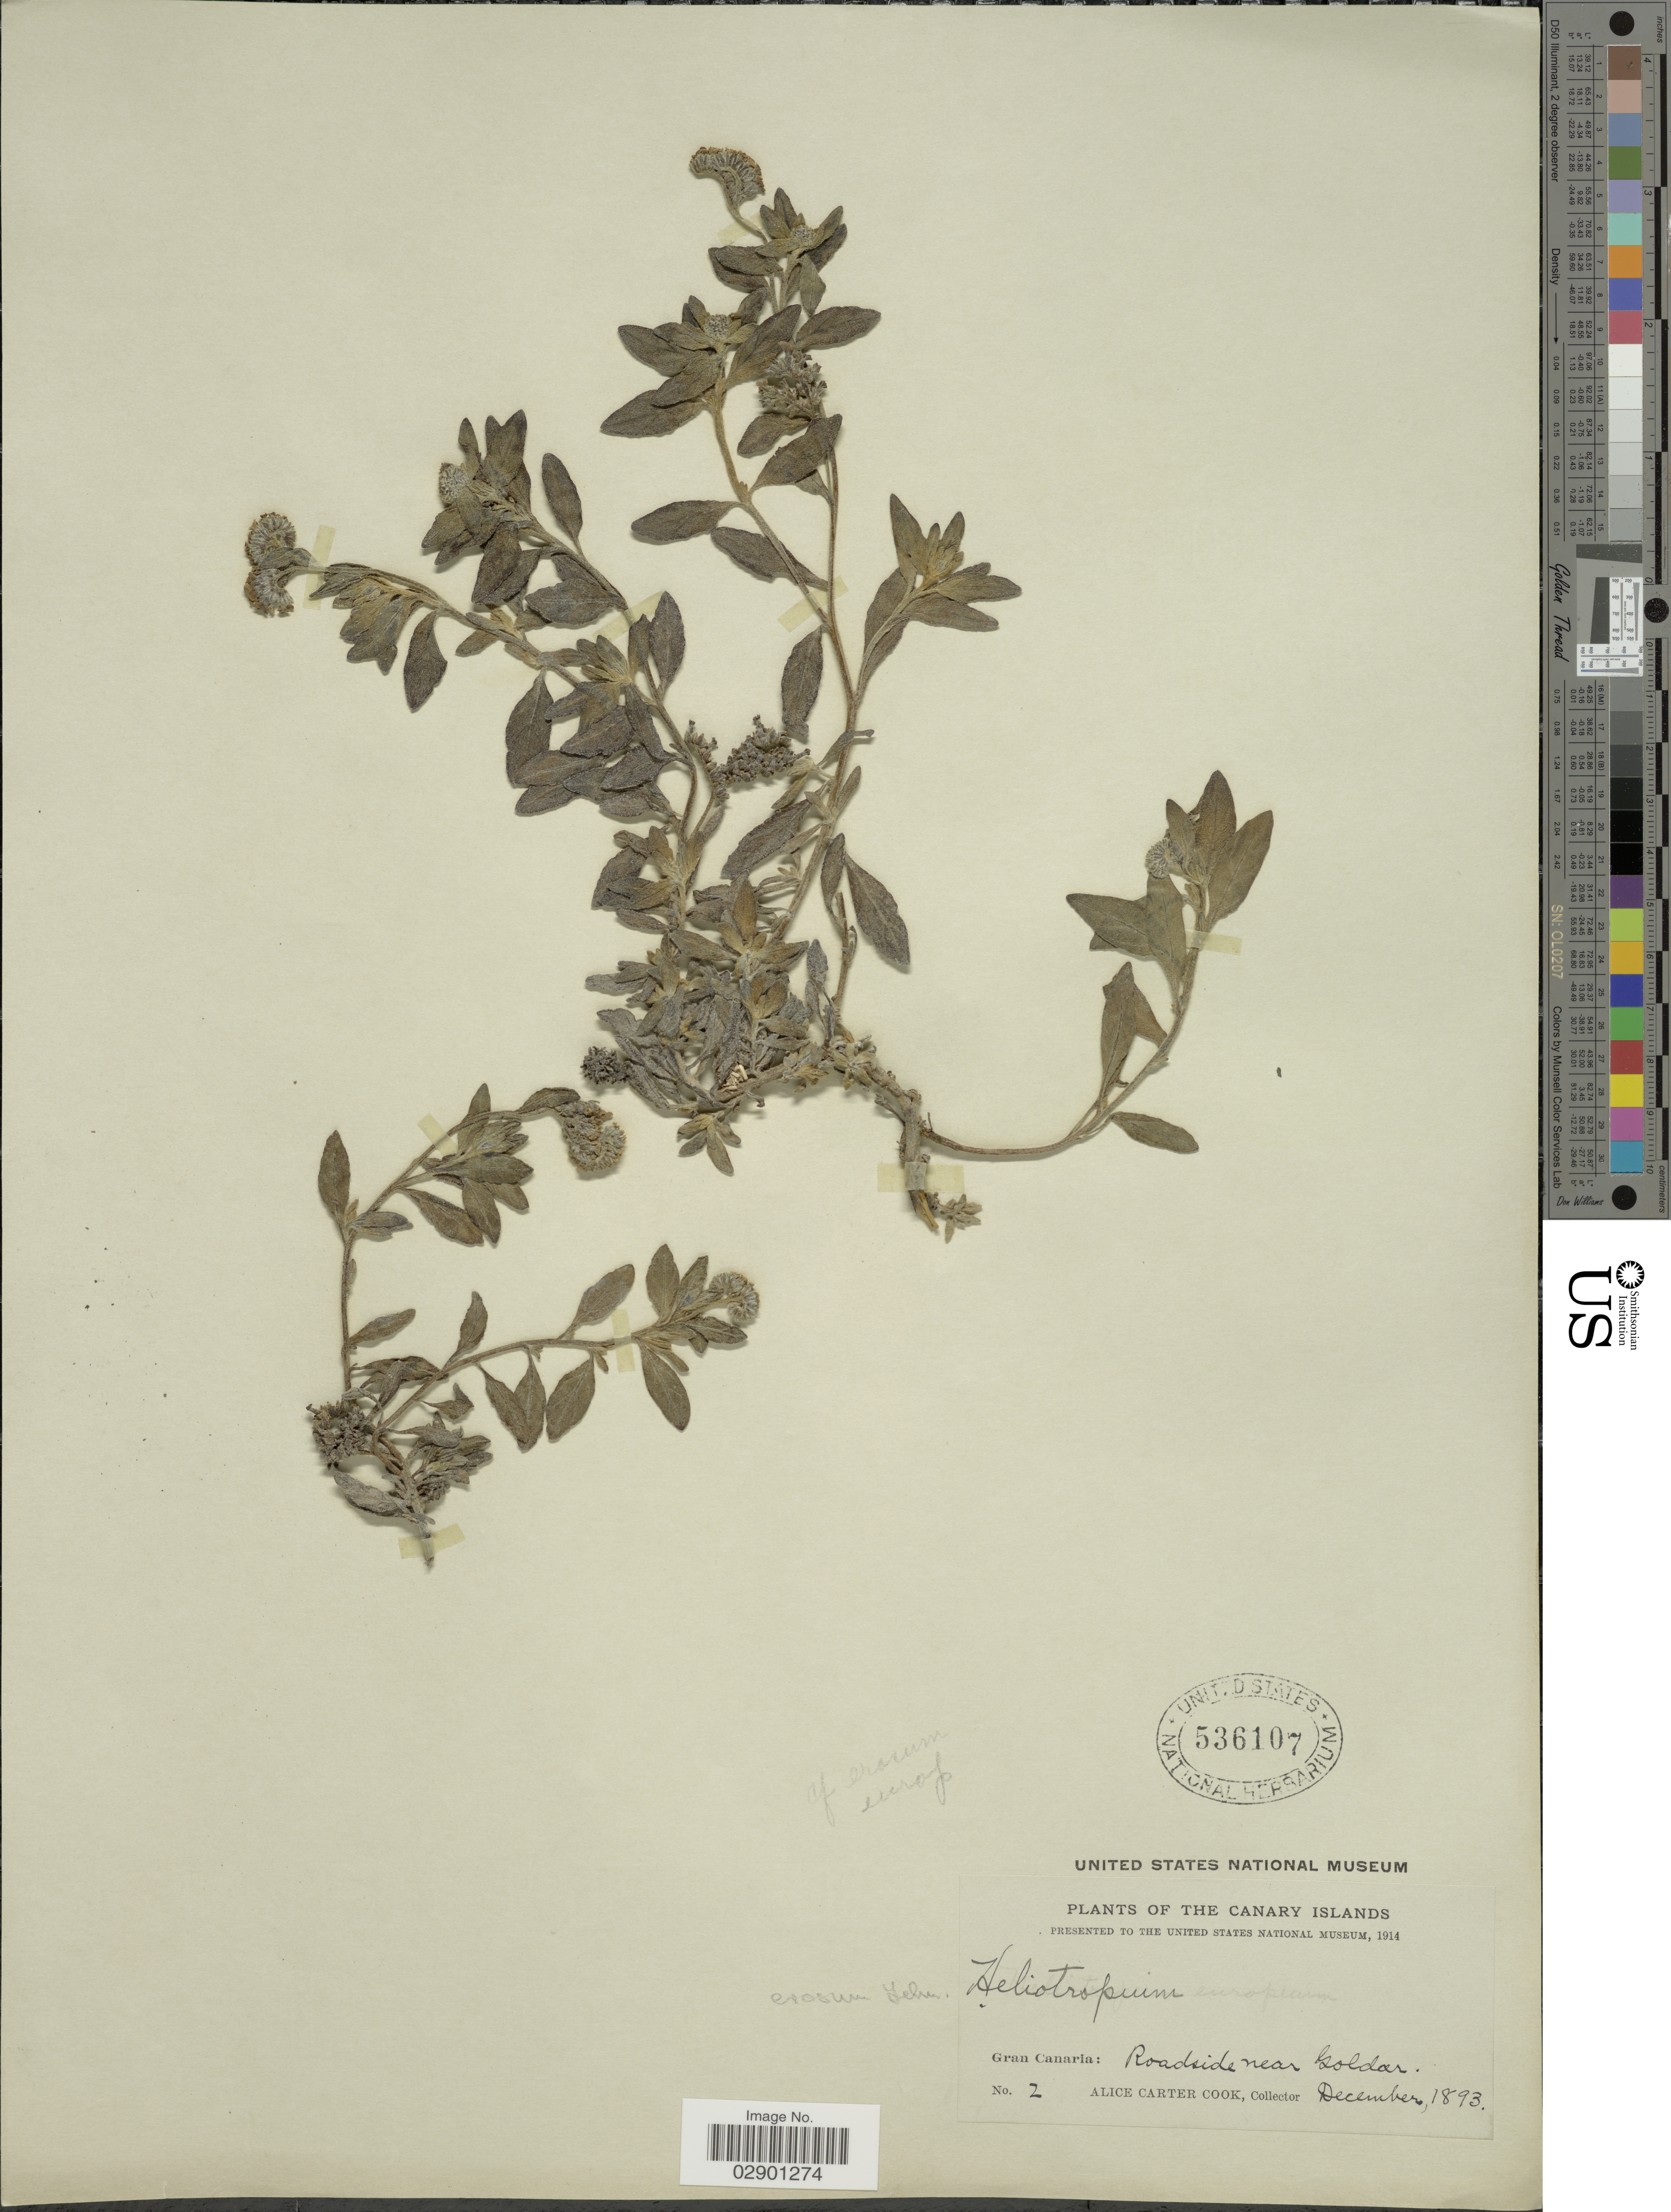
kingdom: Plantae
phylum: Tracheophyta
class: Magnoliopsida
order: Boraginales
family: Heliotropiaceae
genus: Heliotropium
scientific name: Heliotropium erosum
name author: Lehm.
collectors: Alice C. Cook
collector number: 2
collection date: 1893-12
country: Spain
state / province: Canarias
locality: Canary Islands. Gran Canaria: Roadside near Galdar.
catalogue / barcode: US 536107